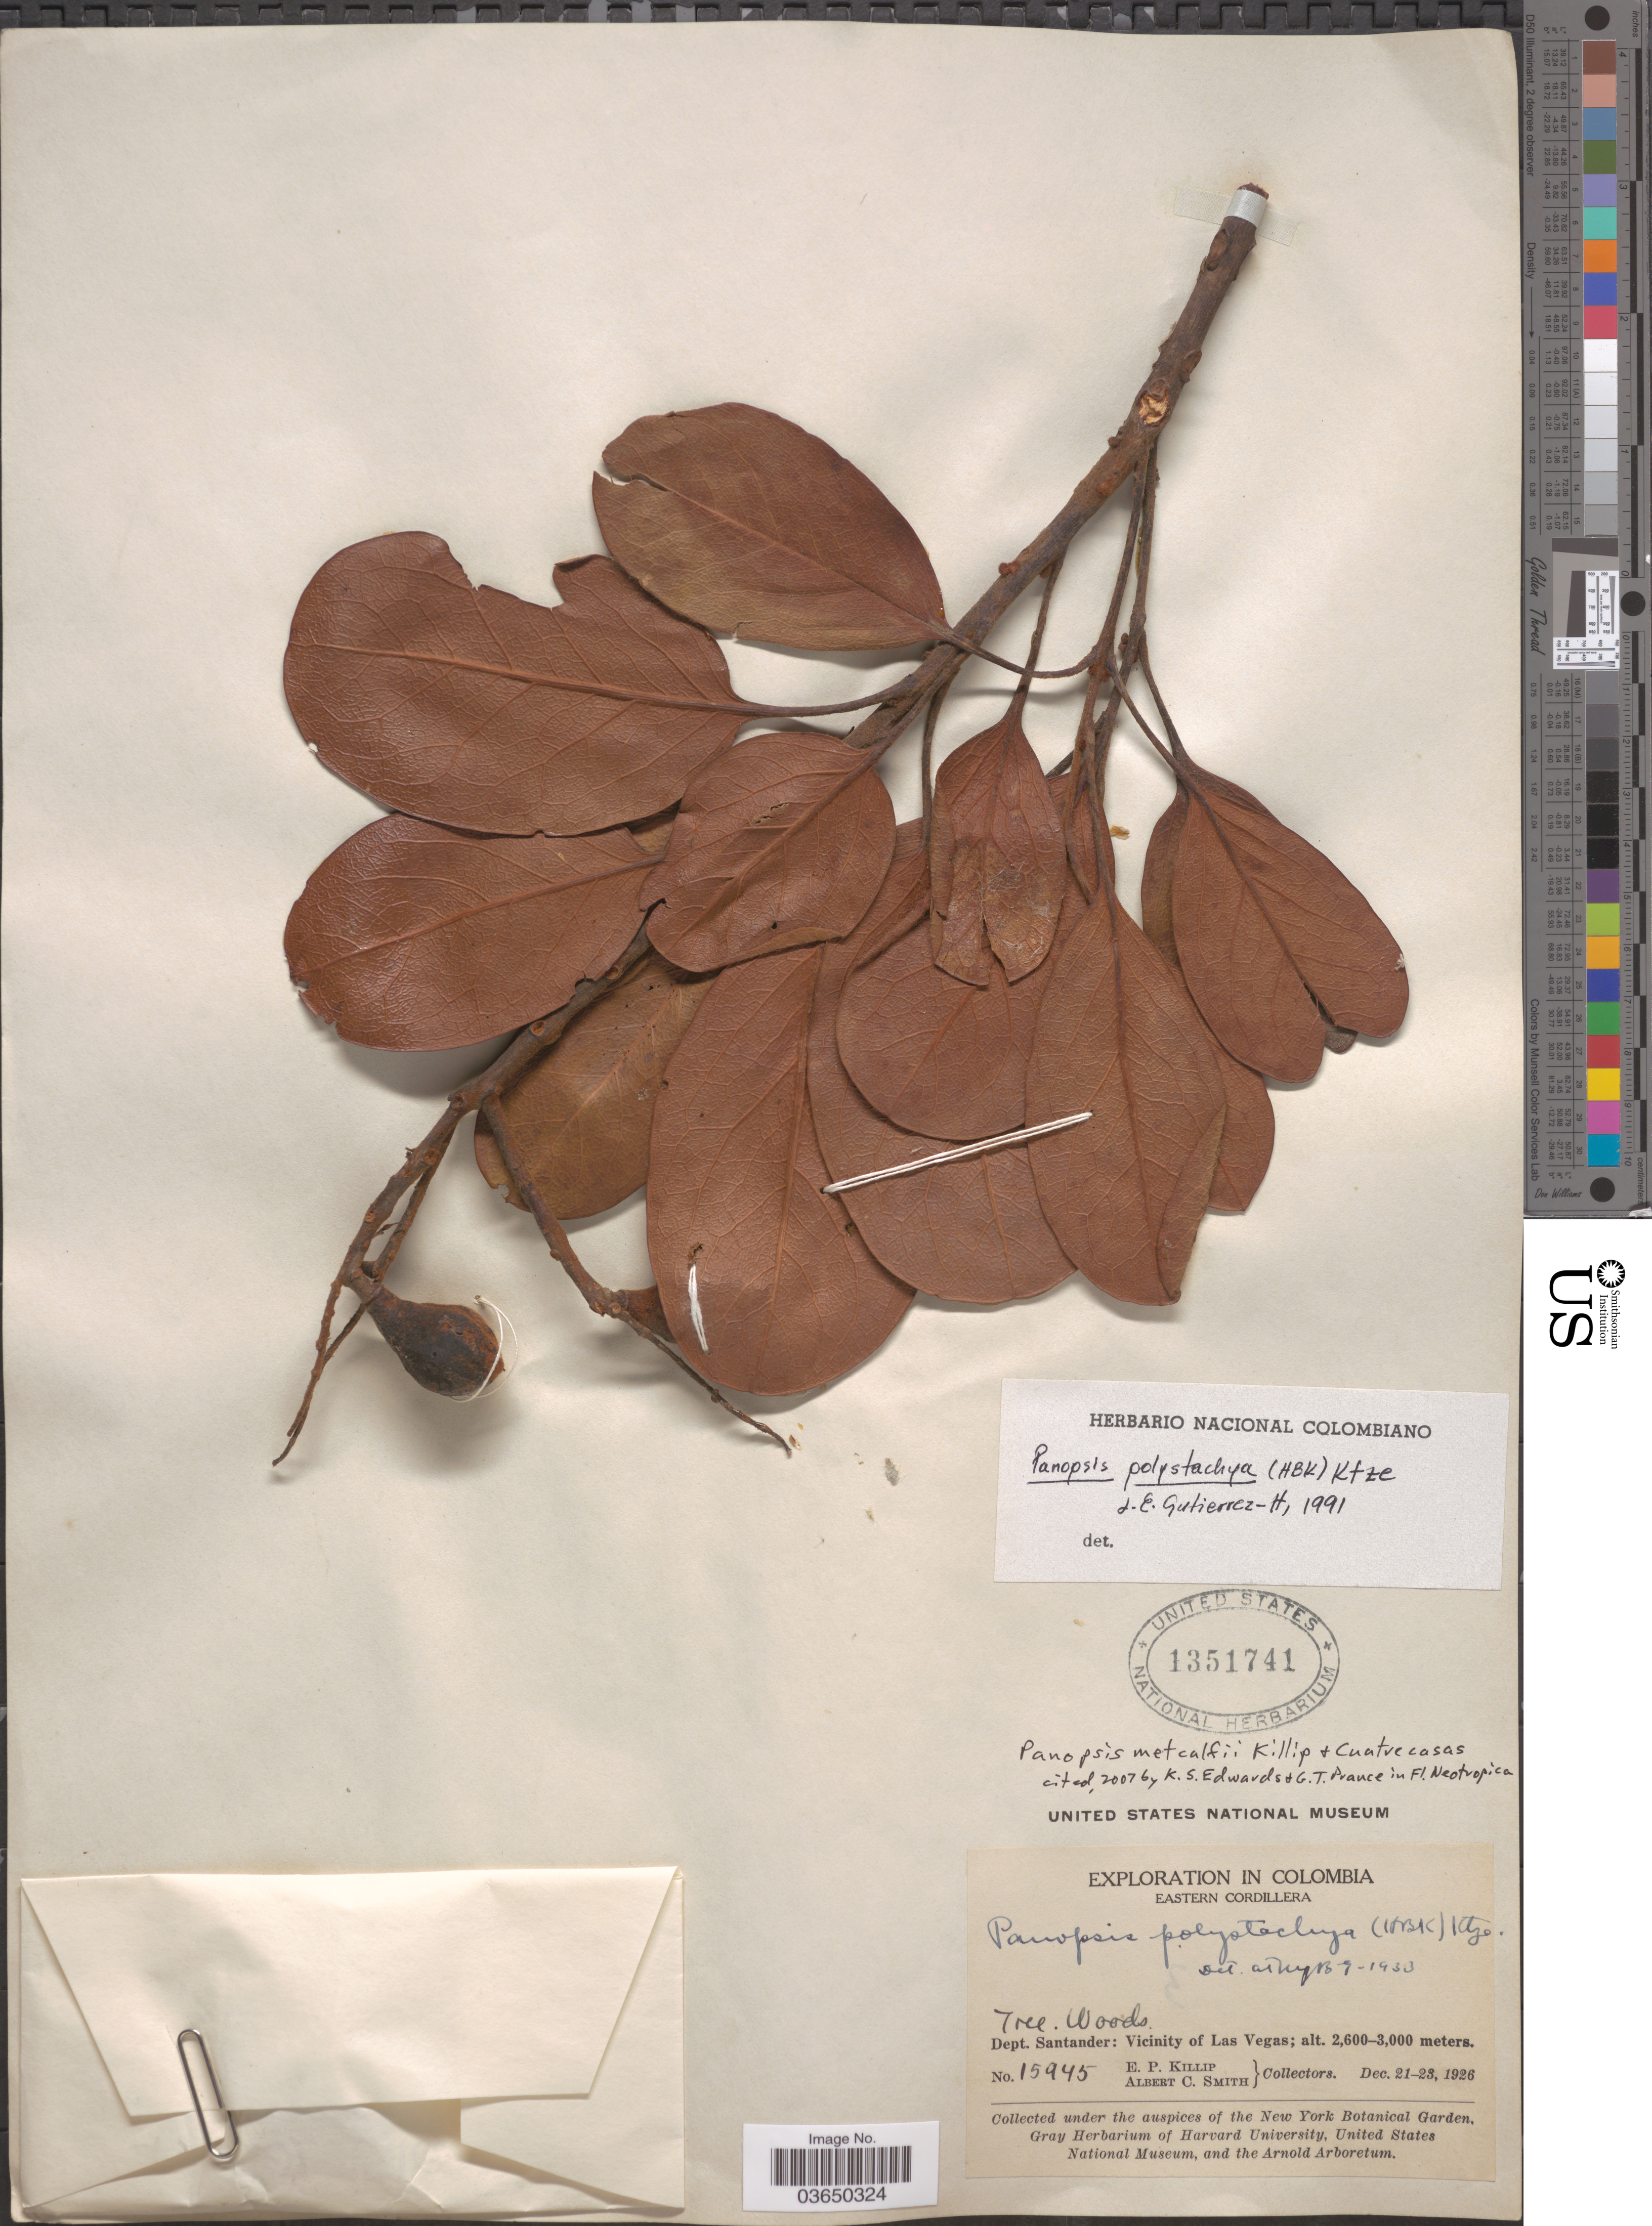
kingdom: Plantae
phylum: Tracheophyta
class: Magnoliopsida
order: Proteales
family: Proteaceae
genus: Panopsis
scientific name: Panopsis metcalfii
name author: Killip & Cuatrec.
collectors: E. P. Killip & A. C. Smith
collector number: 15945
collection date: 1926-12-21/1926-12-23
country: Colombia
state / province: Santander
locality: Eastern Cordillera.Dept. Santander: Vicinity of Las Vegas.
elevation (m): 2600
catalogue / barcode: US 1351741